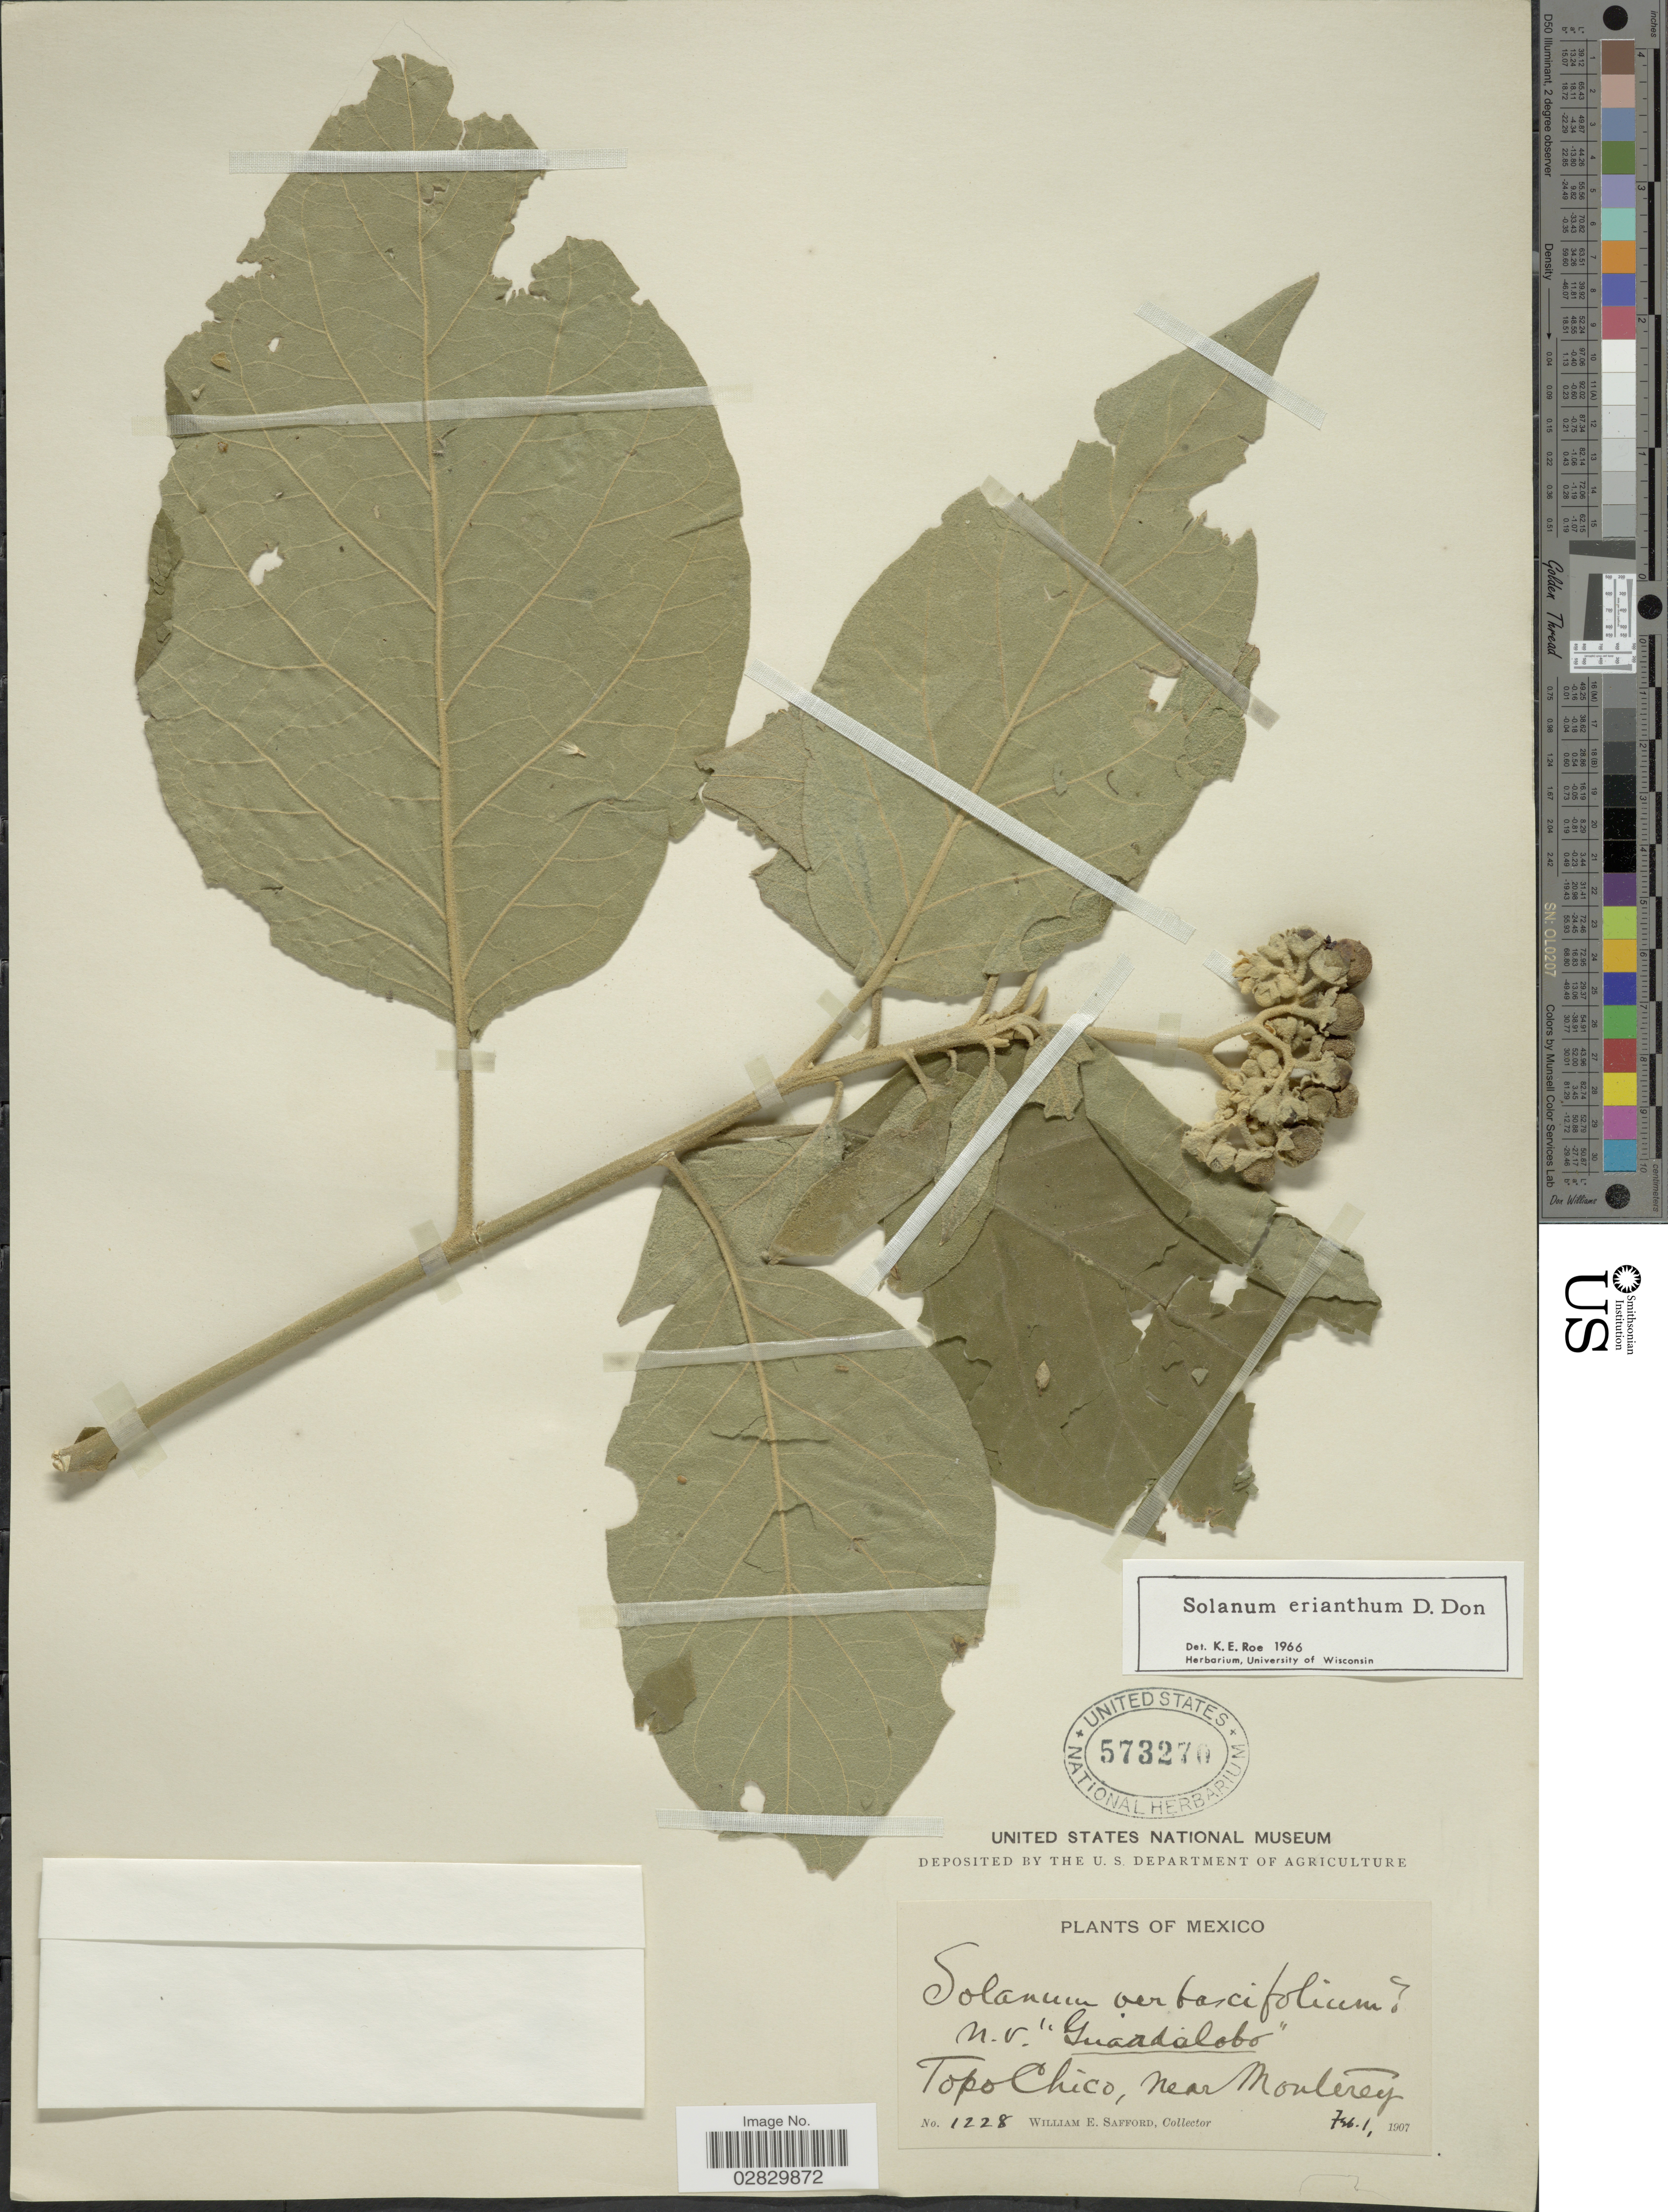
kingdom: Plantae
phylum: Tracheophyta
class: Magnoliopsida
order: Solanales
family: Solanaceae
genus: Solanum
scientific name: Solanum erianthum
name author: D. Don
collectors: W. E. Safford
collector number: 1228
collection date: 1907-02-01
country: Mexico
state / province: Nuevo León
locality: Topo Chico, near Monterey.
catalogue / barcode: US 573270